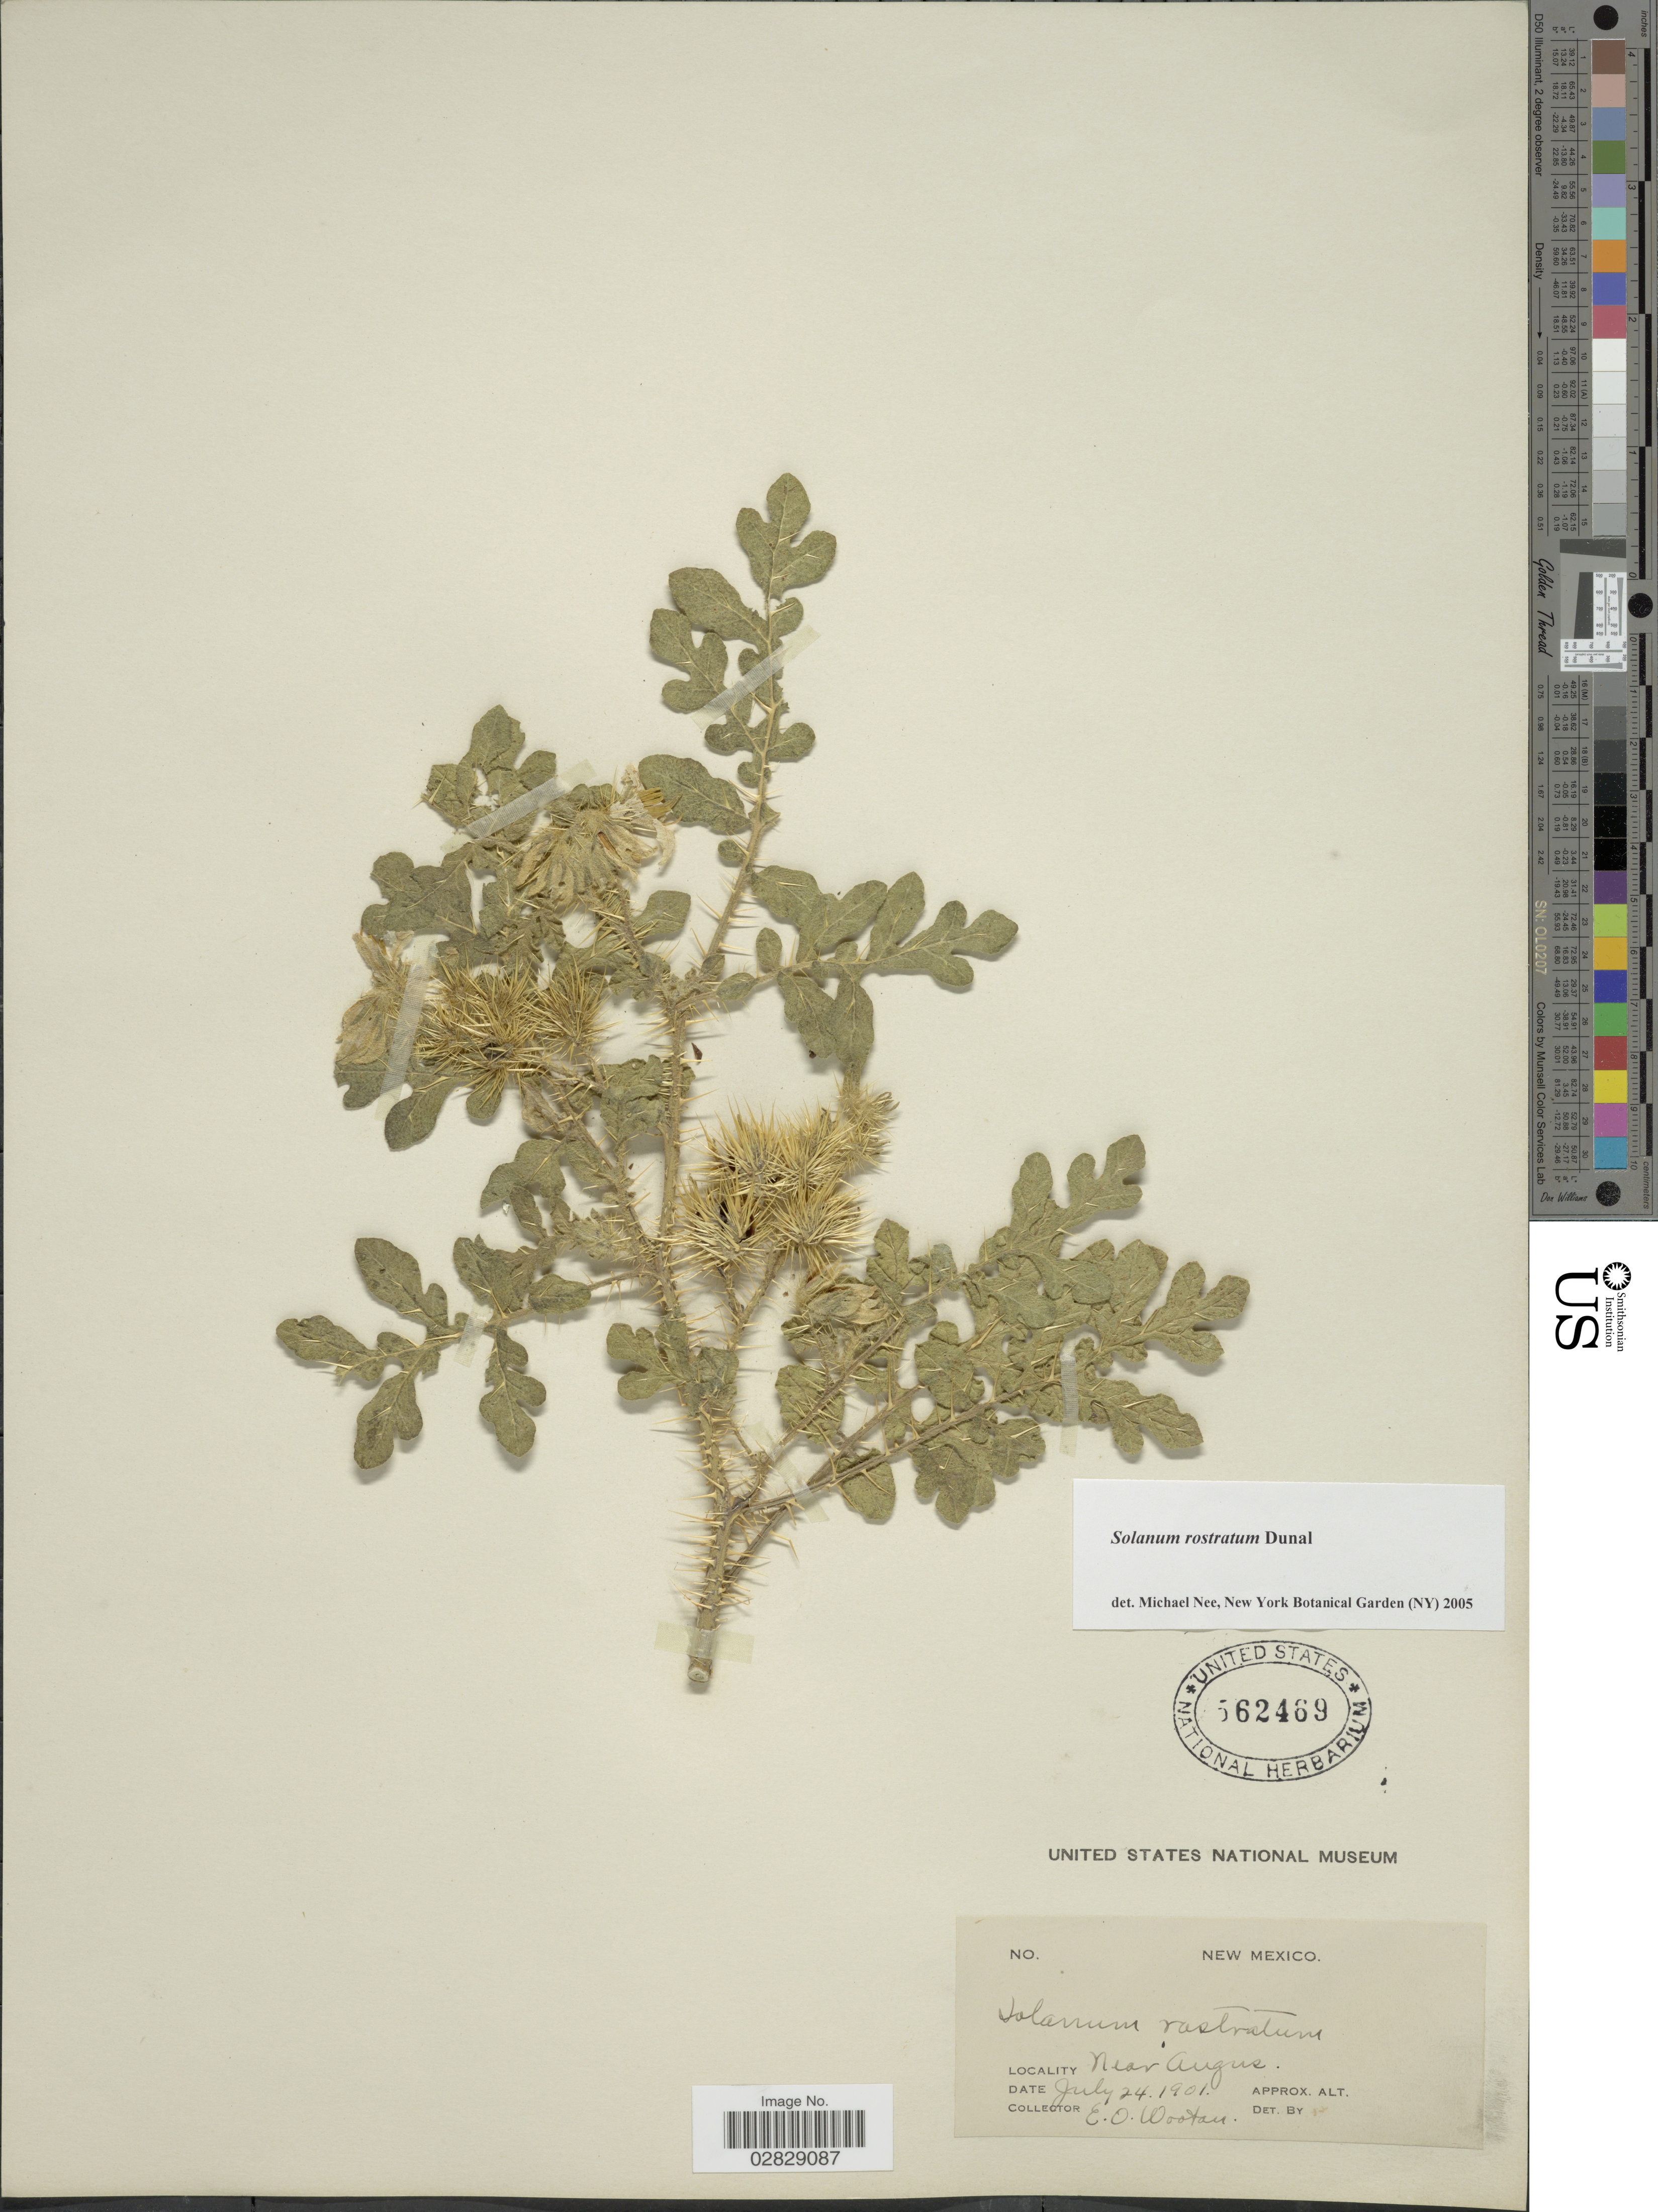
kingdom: Plantae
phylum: Tracheophyta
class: Magnoliopsida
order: Solanales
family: Solanaceae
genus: Solanum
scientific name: Solanum rostratum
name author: Dunal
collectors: E. O. Wooton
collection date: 1901-07-24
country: United States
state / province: New Mexico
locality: Near Angus.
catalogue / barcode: US 562469